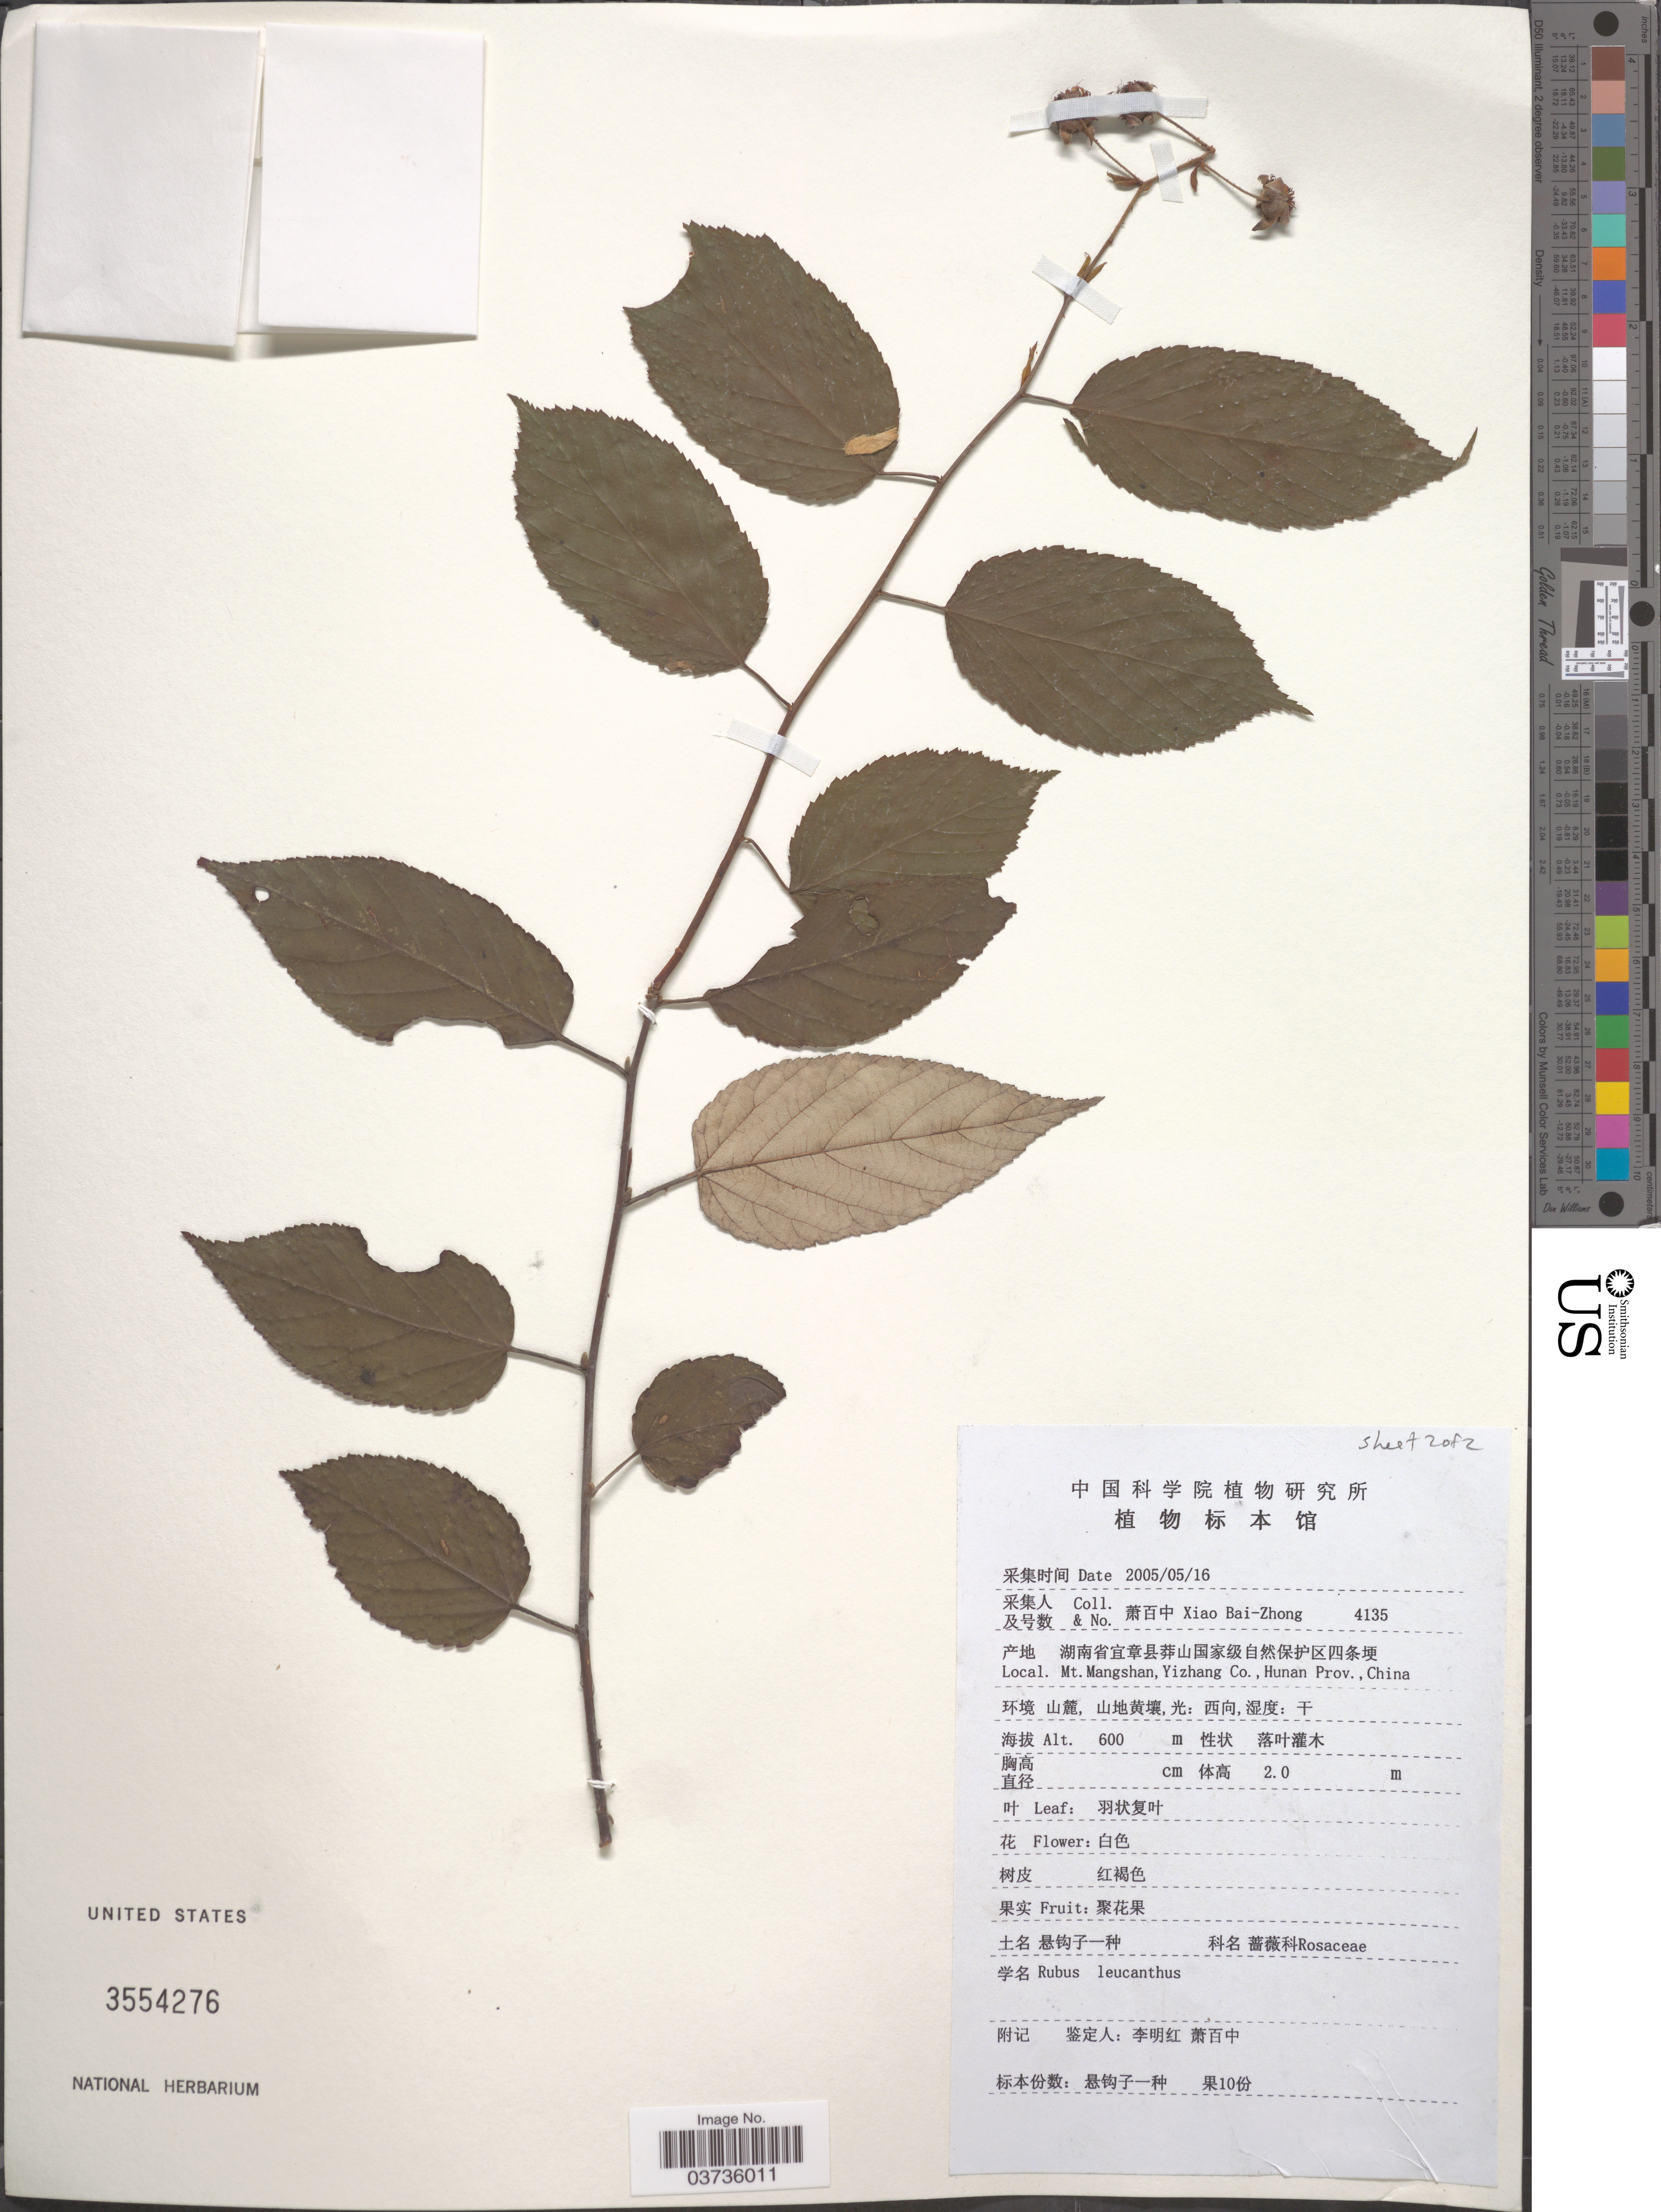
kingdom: Plantae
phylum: Tracheophyta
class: Magnoliopsida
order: Rosales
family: Rosaceae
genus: Rubus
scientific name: Rubus leucanthus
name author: Hance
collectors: B. Z. Xiao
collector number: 4135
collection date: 2005-05-16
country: China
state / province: Hunan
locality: Mt. Mangshan, Yizhang Co.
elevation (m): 600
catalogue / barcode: US 3554276